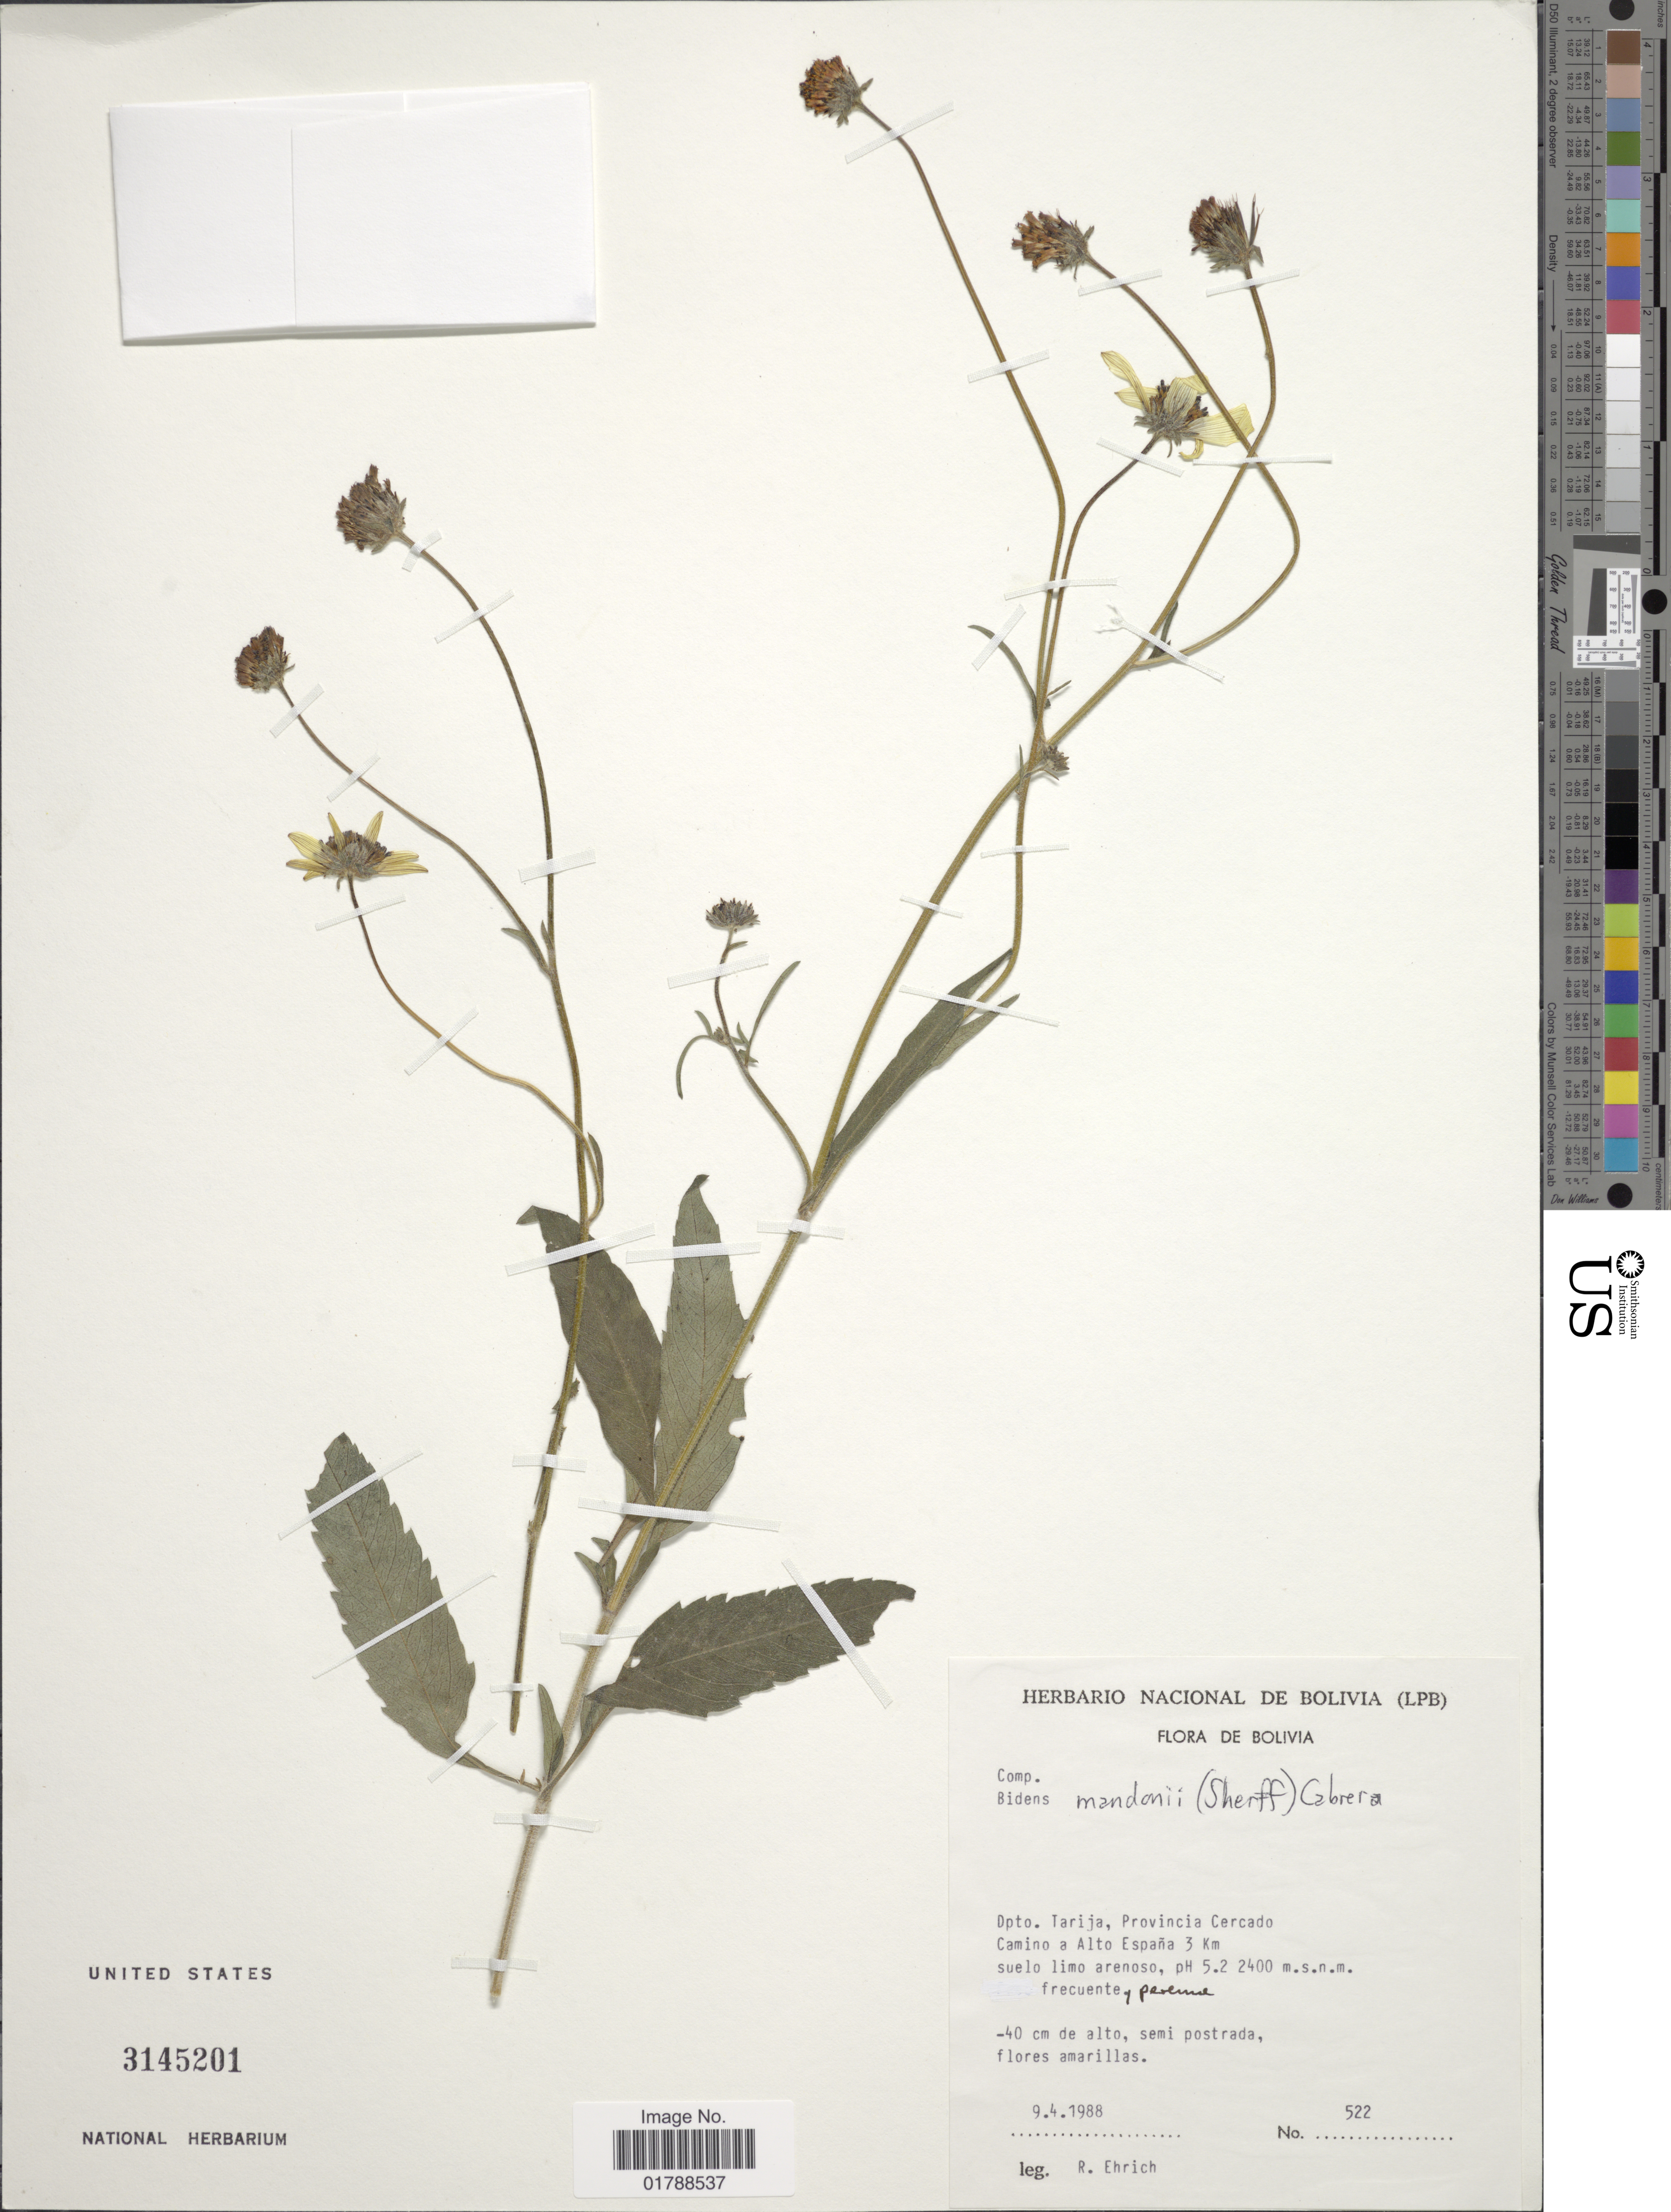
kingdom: Plantae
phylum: Tracheophyta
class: Magnoliopsida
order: Asterales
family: Asteraceae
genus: Bidens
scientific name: Bidens mandonii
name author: (Sherff) Cabrera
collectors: R. Ehrich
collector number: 522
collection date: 1988-04-09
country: Bolivia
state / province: Tarija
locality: Provincia Cercado Camino a Alto España 3 Km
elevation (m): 2400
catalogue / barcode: US 3145201